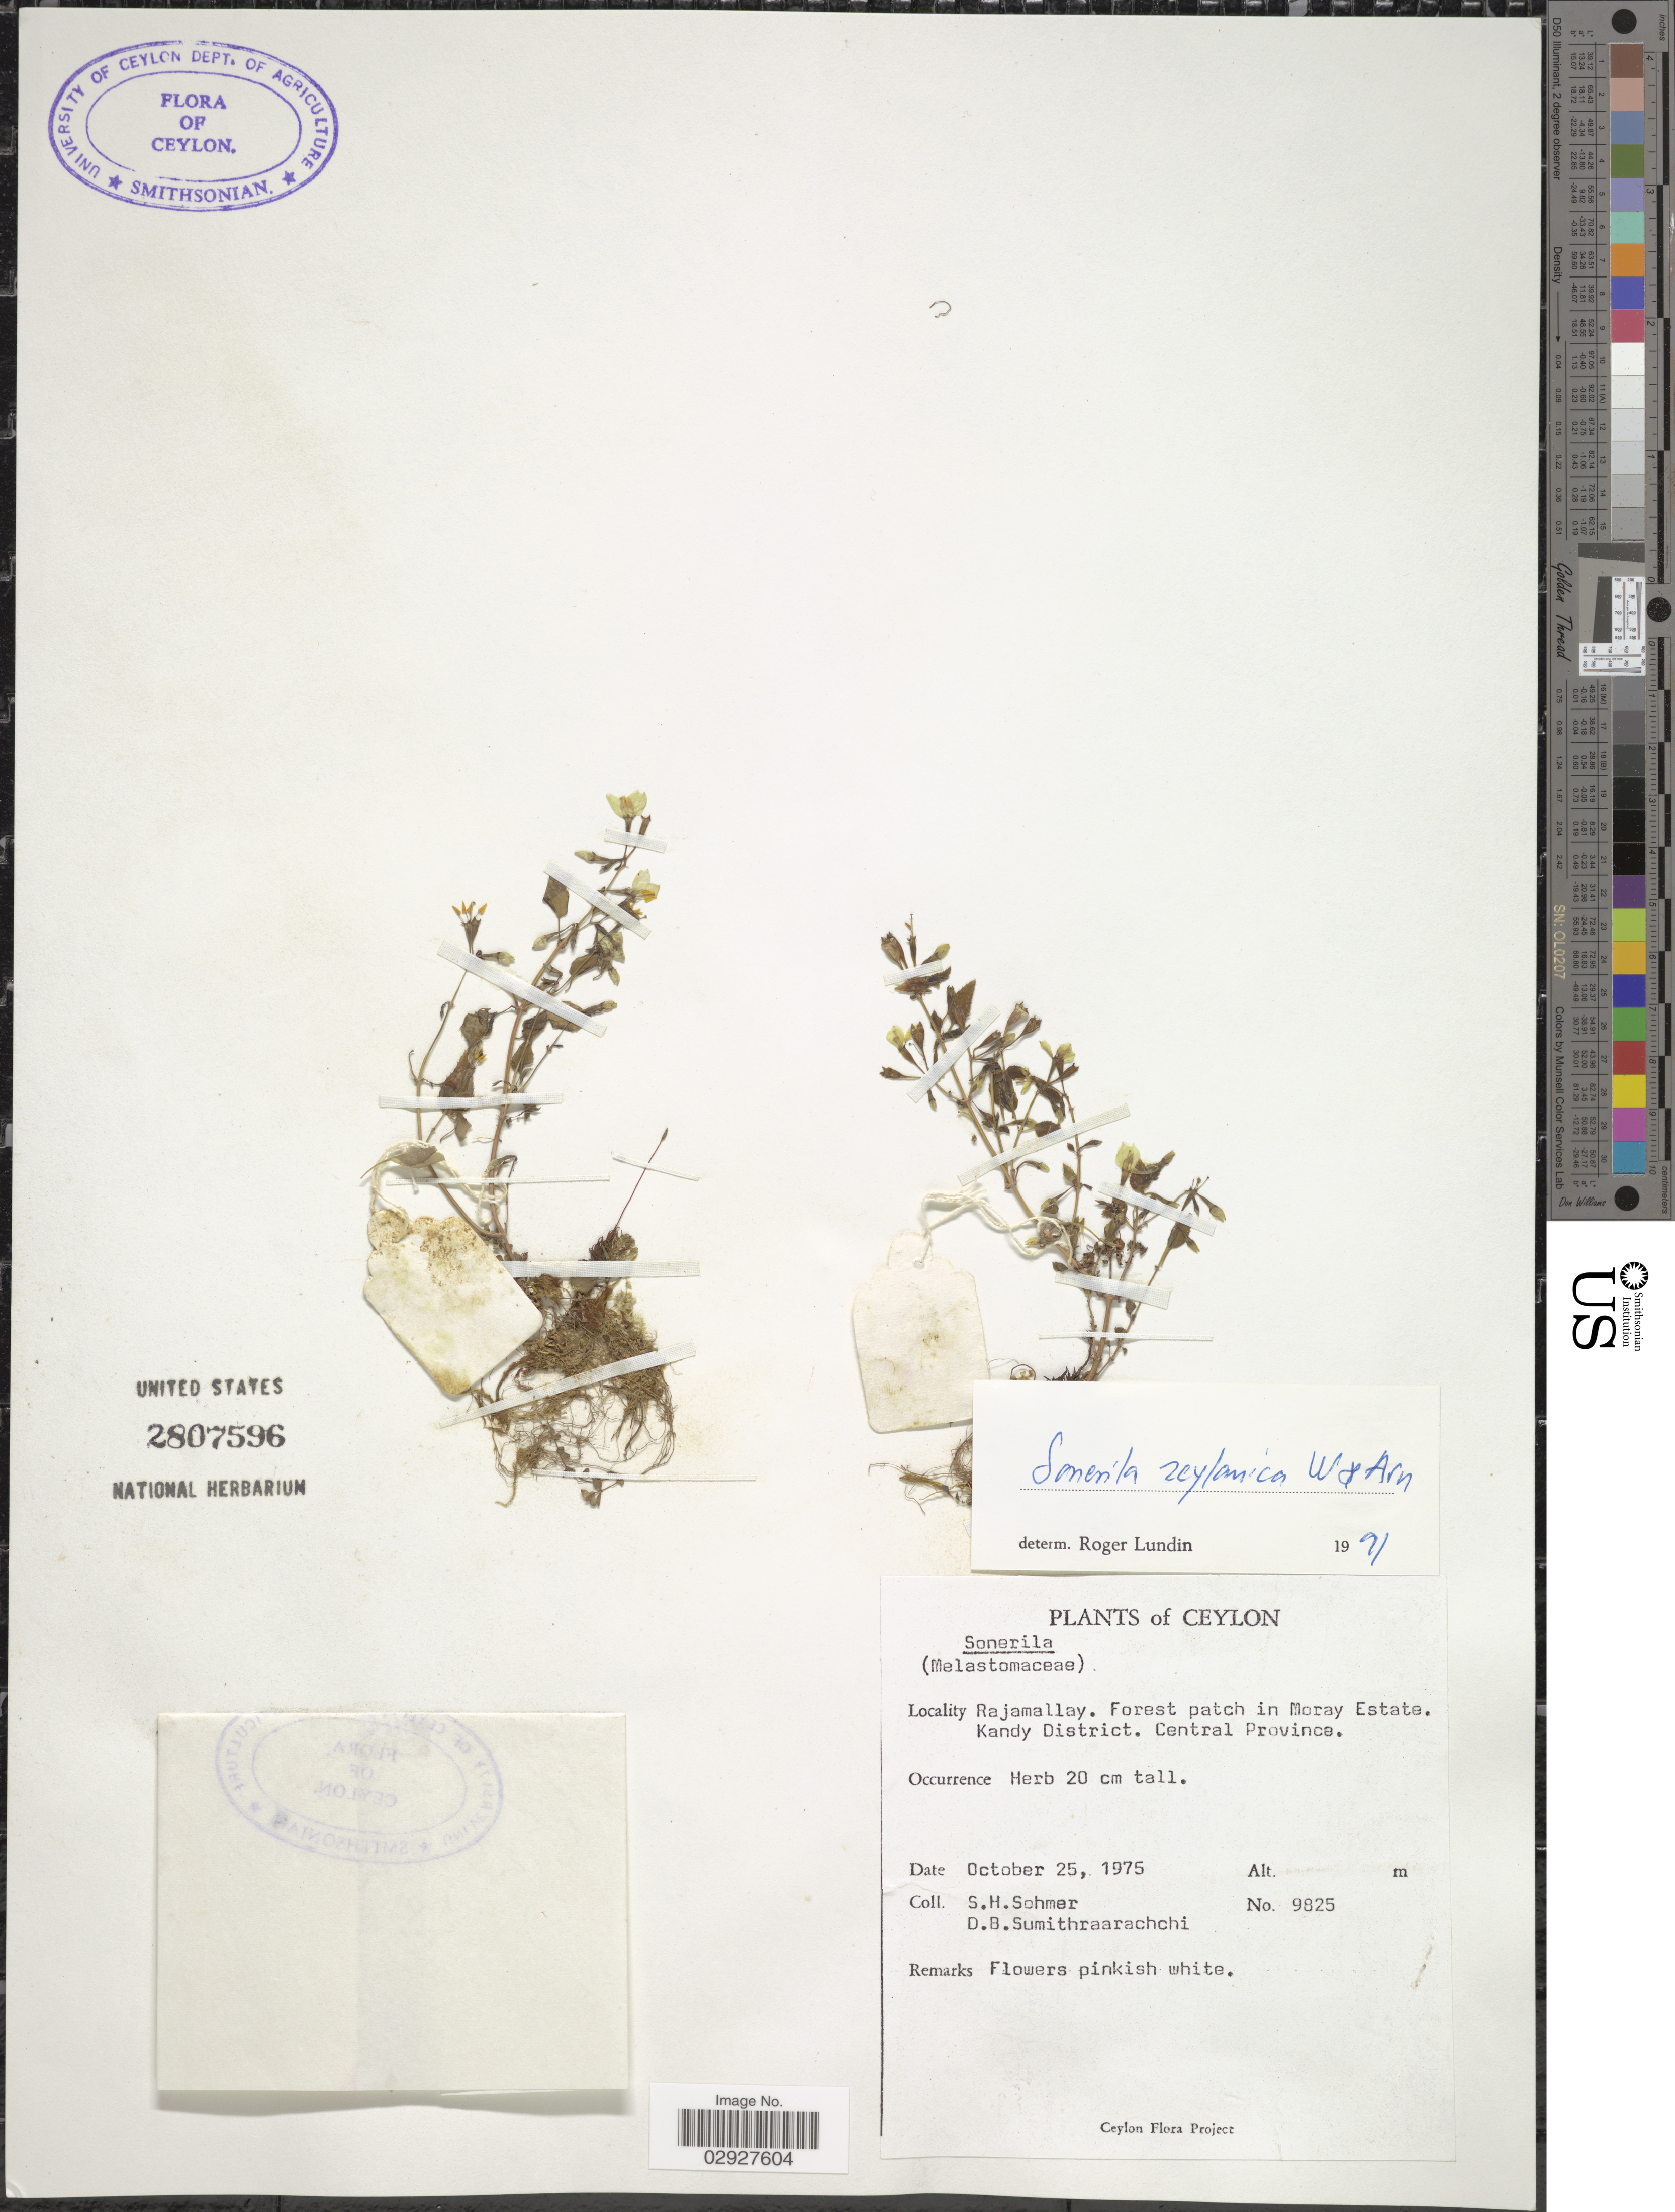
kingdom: Plantae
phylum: Tracheophyta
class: Magnoliopsida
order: Myrtales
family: Melastomataceae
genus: Sonerila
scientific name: Sonerila zeylanica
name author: Wight & Arn.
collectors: S. H. Sohmer & D. B. Sumithraarachchi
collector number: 9825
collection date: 1975-10-25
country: Sri Lanka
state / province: Central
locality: Ceylon. Rajamallay. Forest patch on Moray Estate. Kandy District.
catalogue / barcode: US 2807596